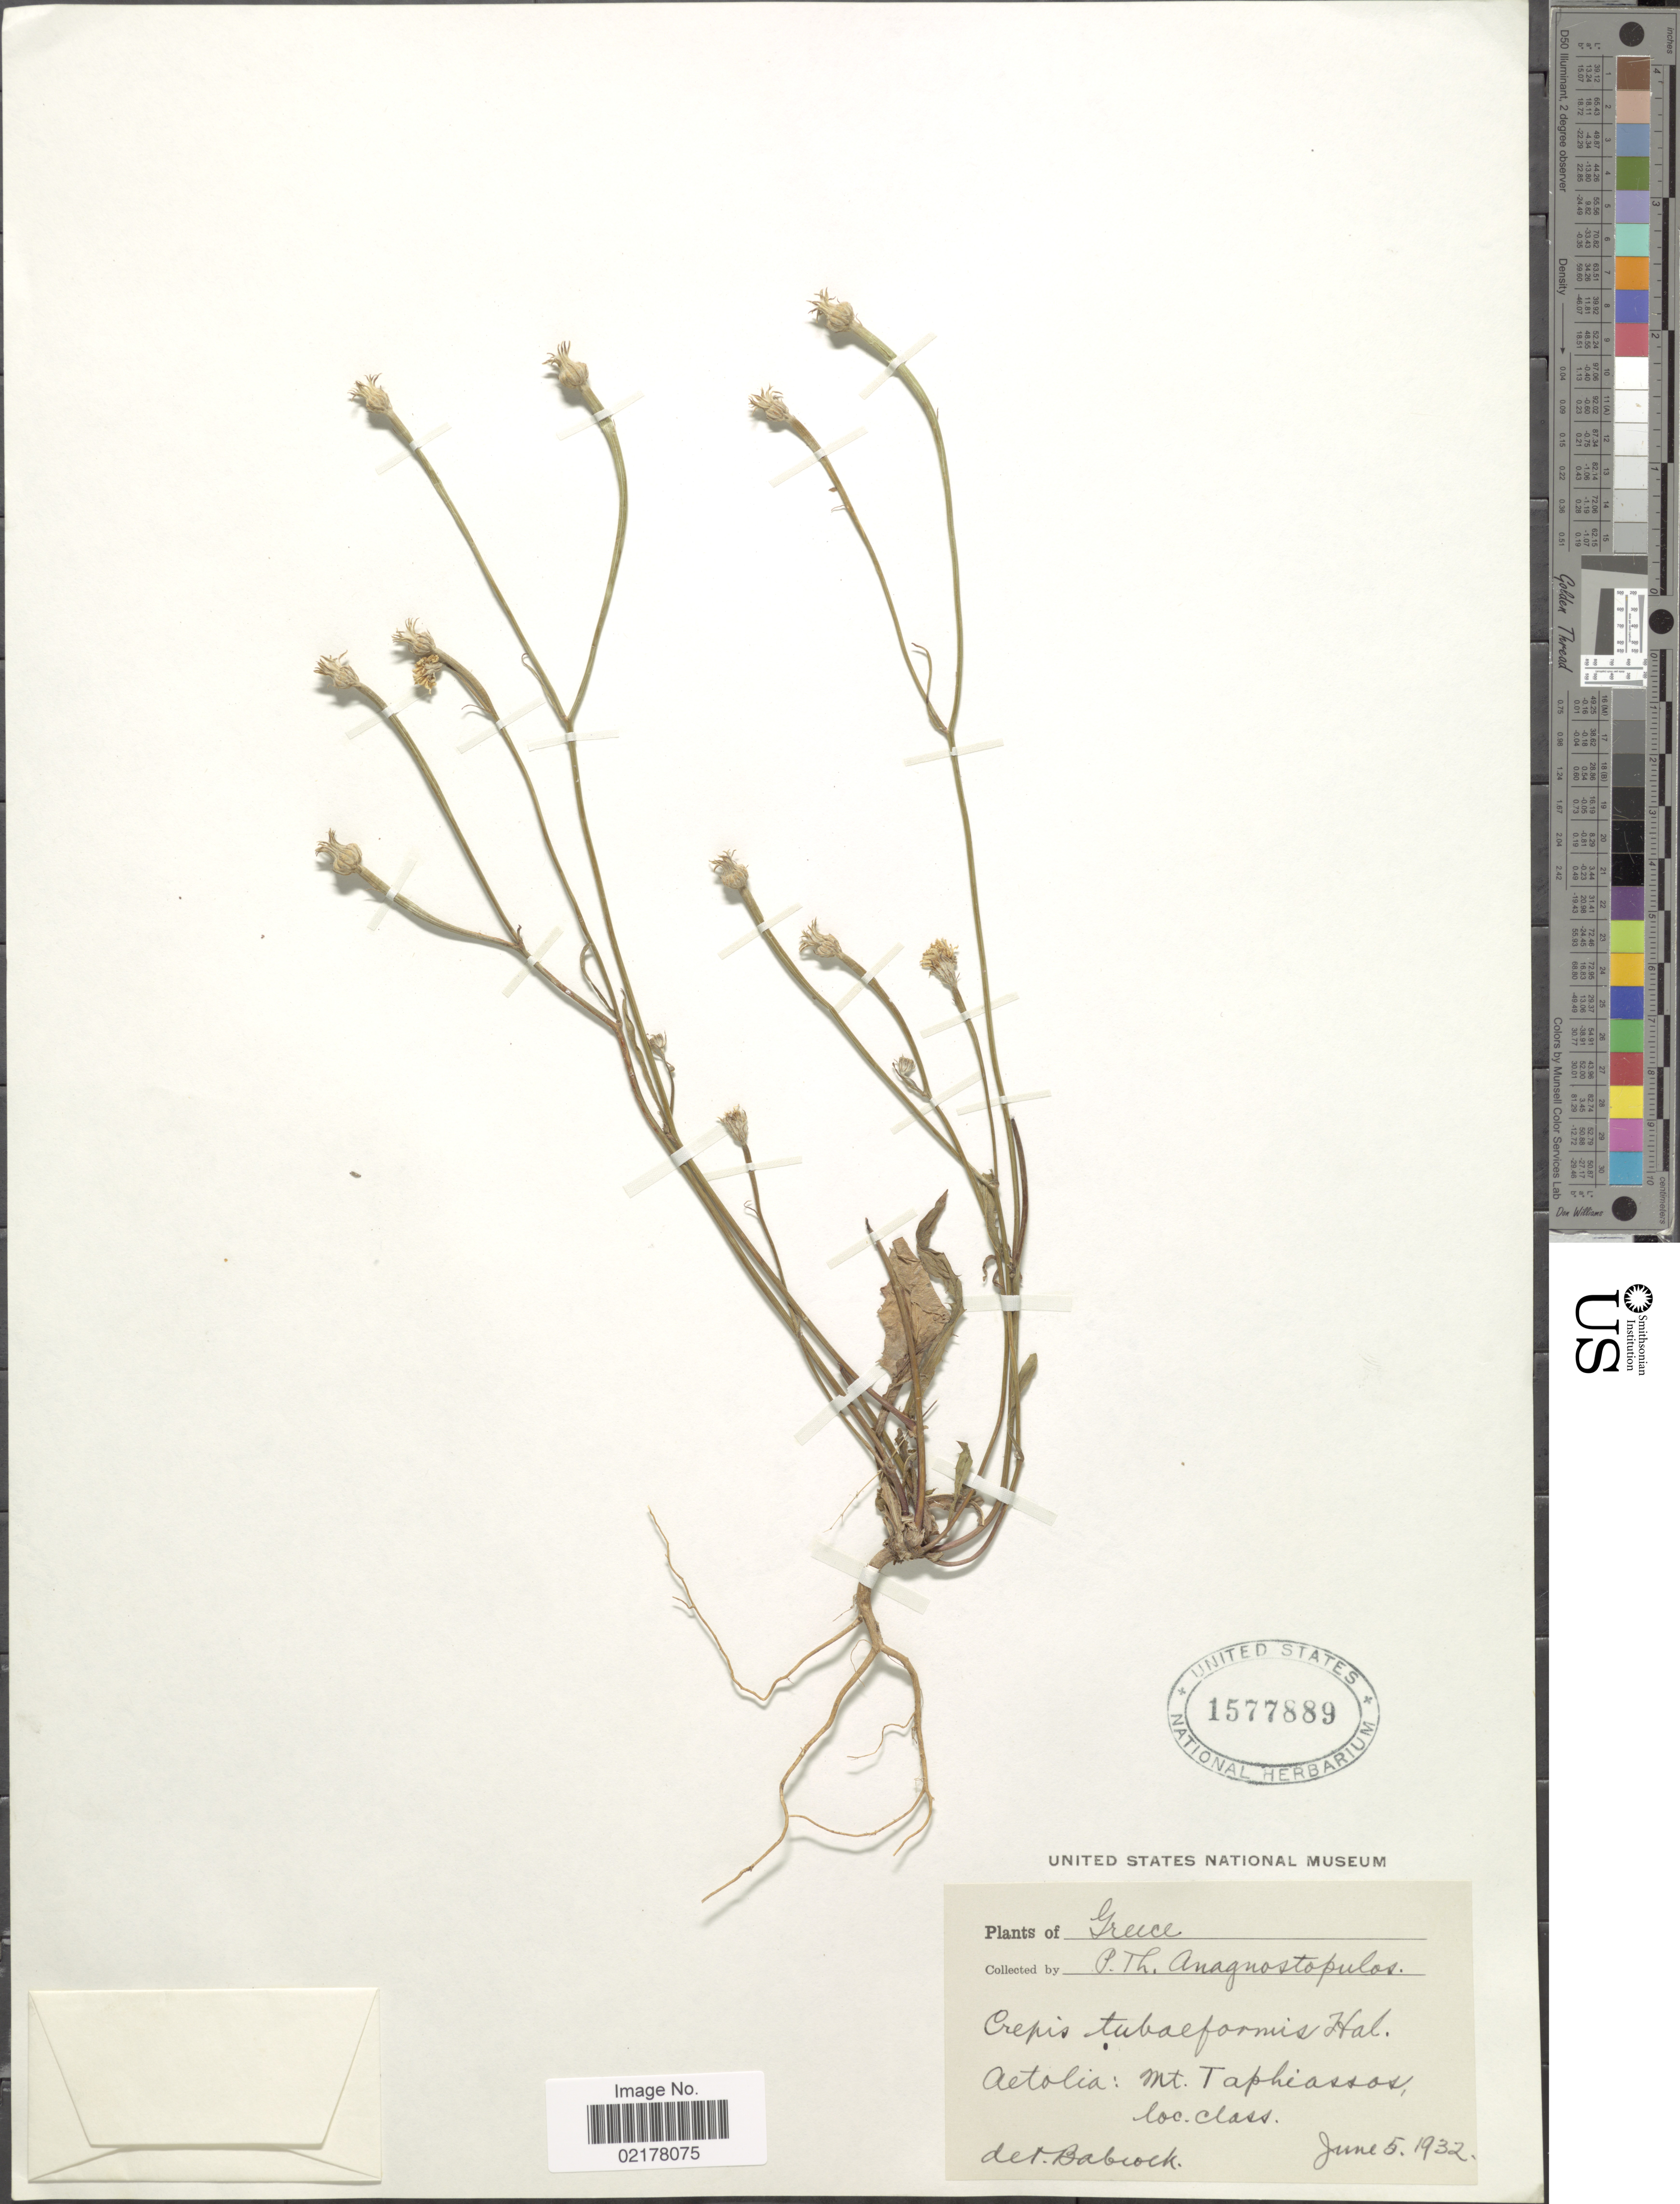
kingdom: Plantae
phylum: Tracheophyta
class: Magnoliopsida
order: Asterales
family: Asteraceae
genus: Crepis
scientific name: Crepis dioscoridis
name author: L.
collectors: P. Anagnostopulos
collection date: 1932-06-05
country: Greece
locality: Aetolia: Mt. Taphiassos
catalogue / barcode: US 1577889